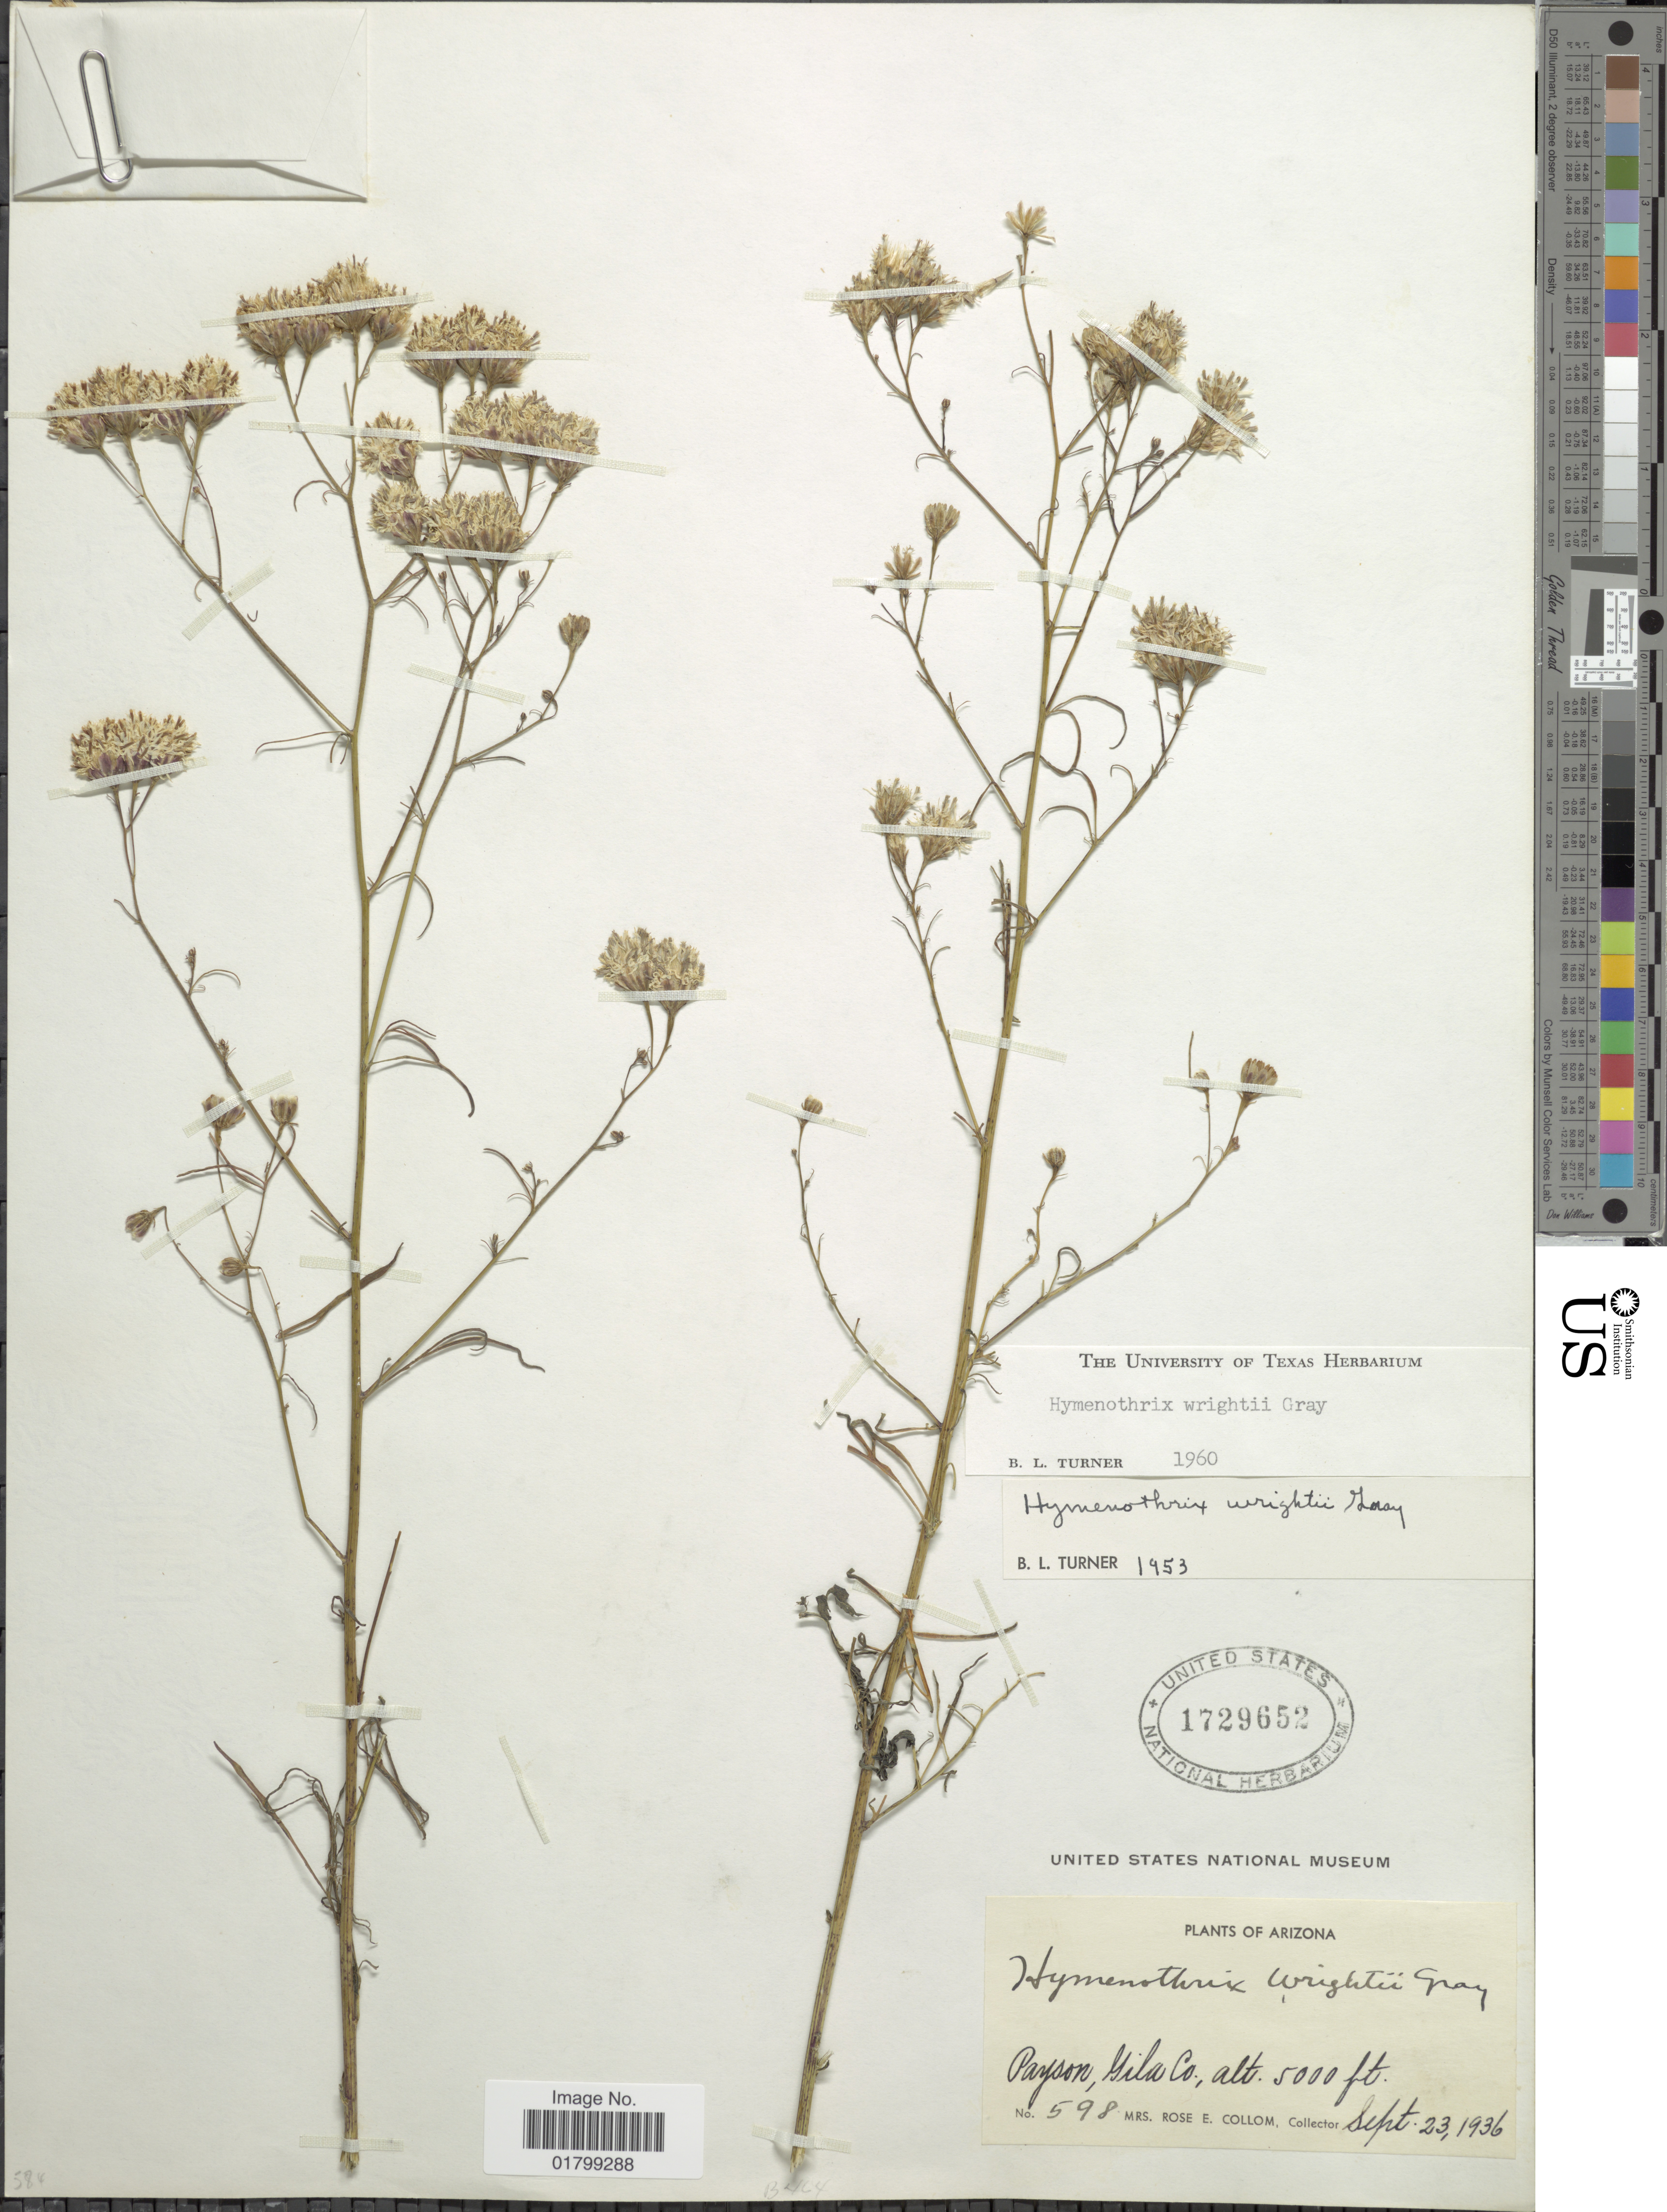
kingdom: Plantae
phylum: Tracheophyta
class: Magnoliopsida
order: Asterales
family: Asteraceae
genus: Hymenothrix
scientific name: Hymenothrix wrightii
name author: A. Gray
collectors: R. E. Collom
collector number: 598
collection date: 1936-09-23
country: United States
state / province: Arizona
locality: Payson, Gila Co.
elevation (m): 1524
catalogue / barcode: US 1729652